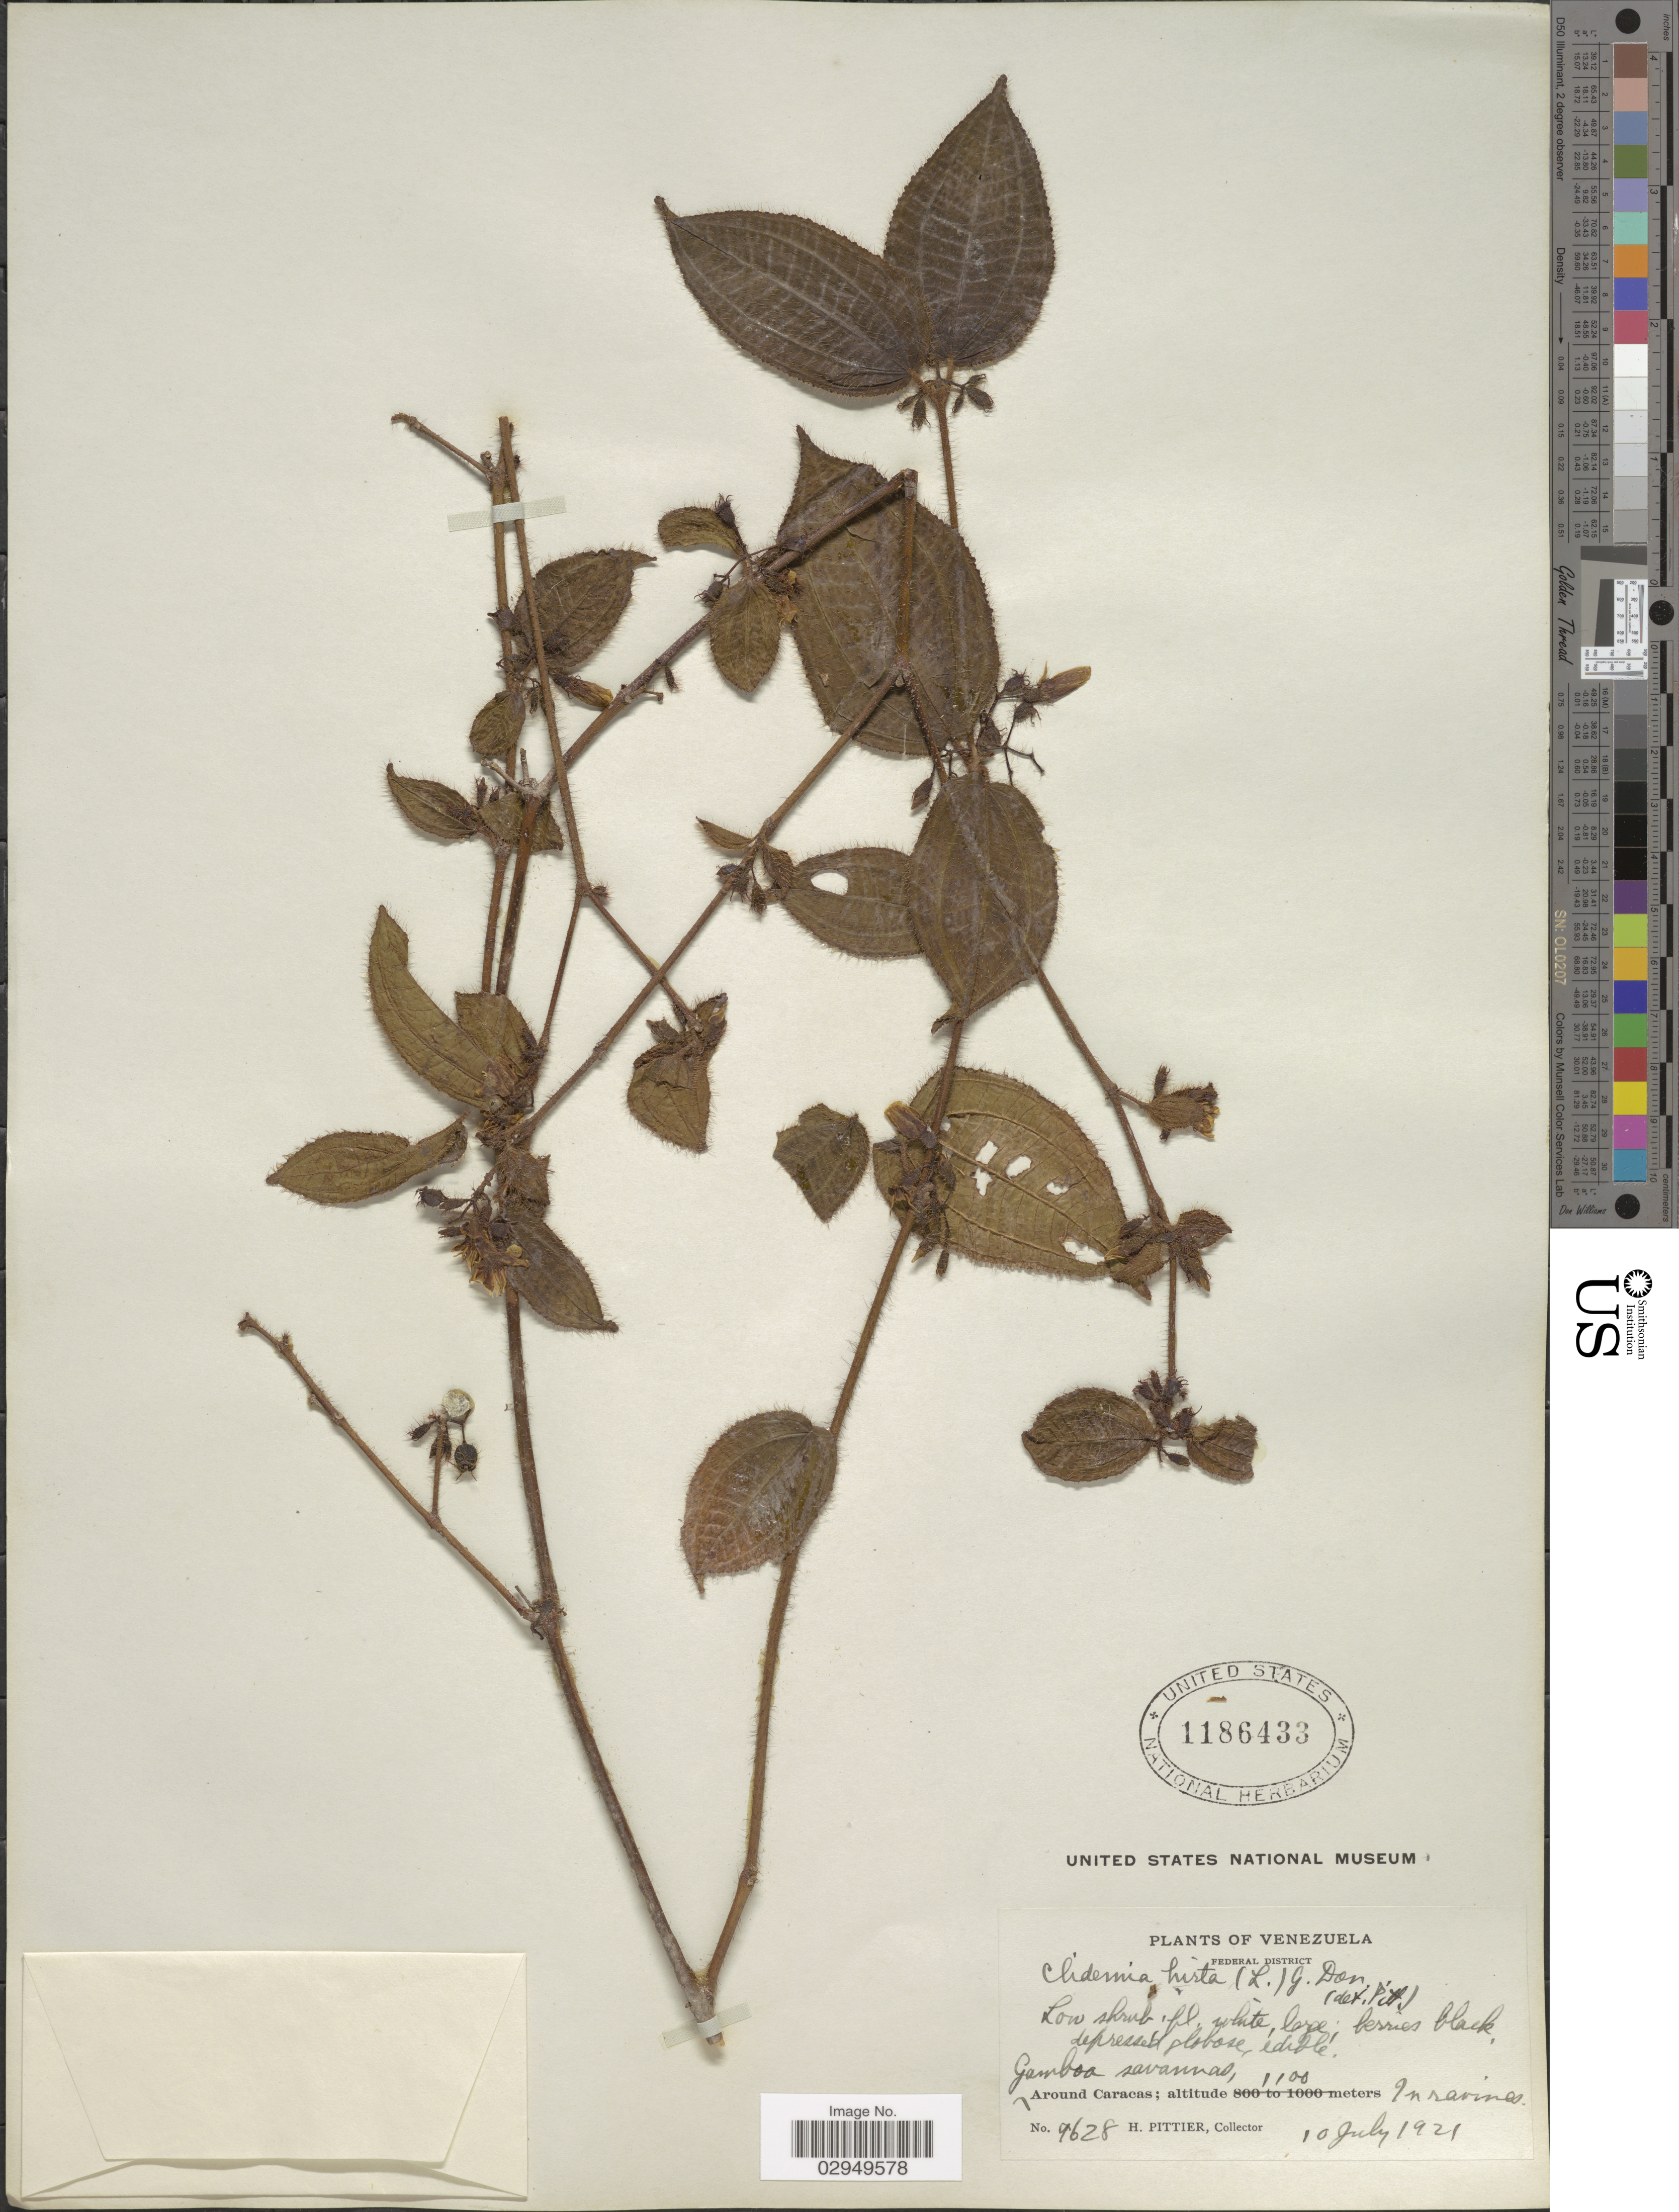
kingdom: Plantae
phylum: Tracheophyta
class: Magnoliopsida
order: Myrtales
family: Melastomataceae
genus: Clidemia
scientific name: Clidemia hirta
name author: (L.) D. Don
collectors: H. F. Pittier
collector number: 9628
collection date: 1921-07-10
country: Venezuela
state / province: Distrito Federal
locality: Federal District. Gamboa savannas, around Caracas. In ravines.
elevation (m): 1100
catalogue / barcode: US 1186433